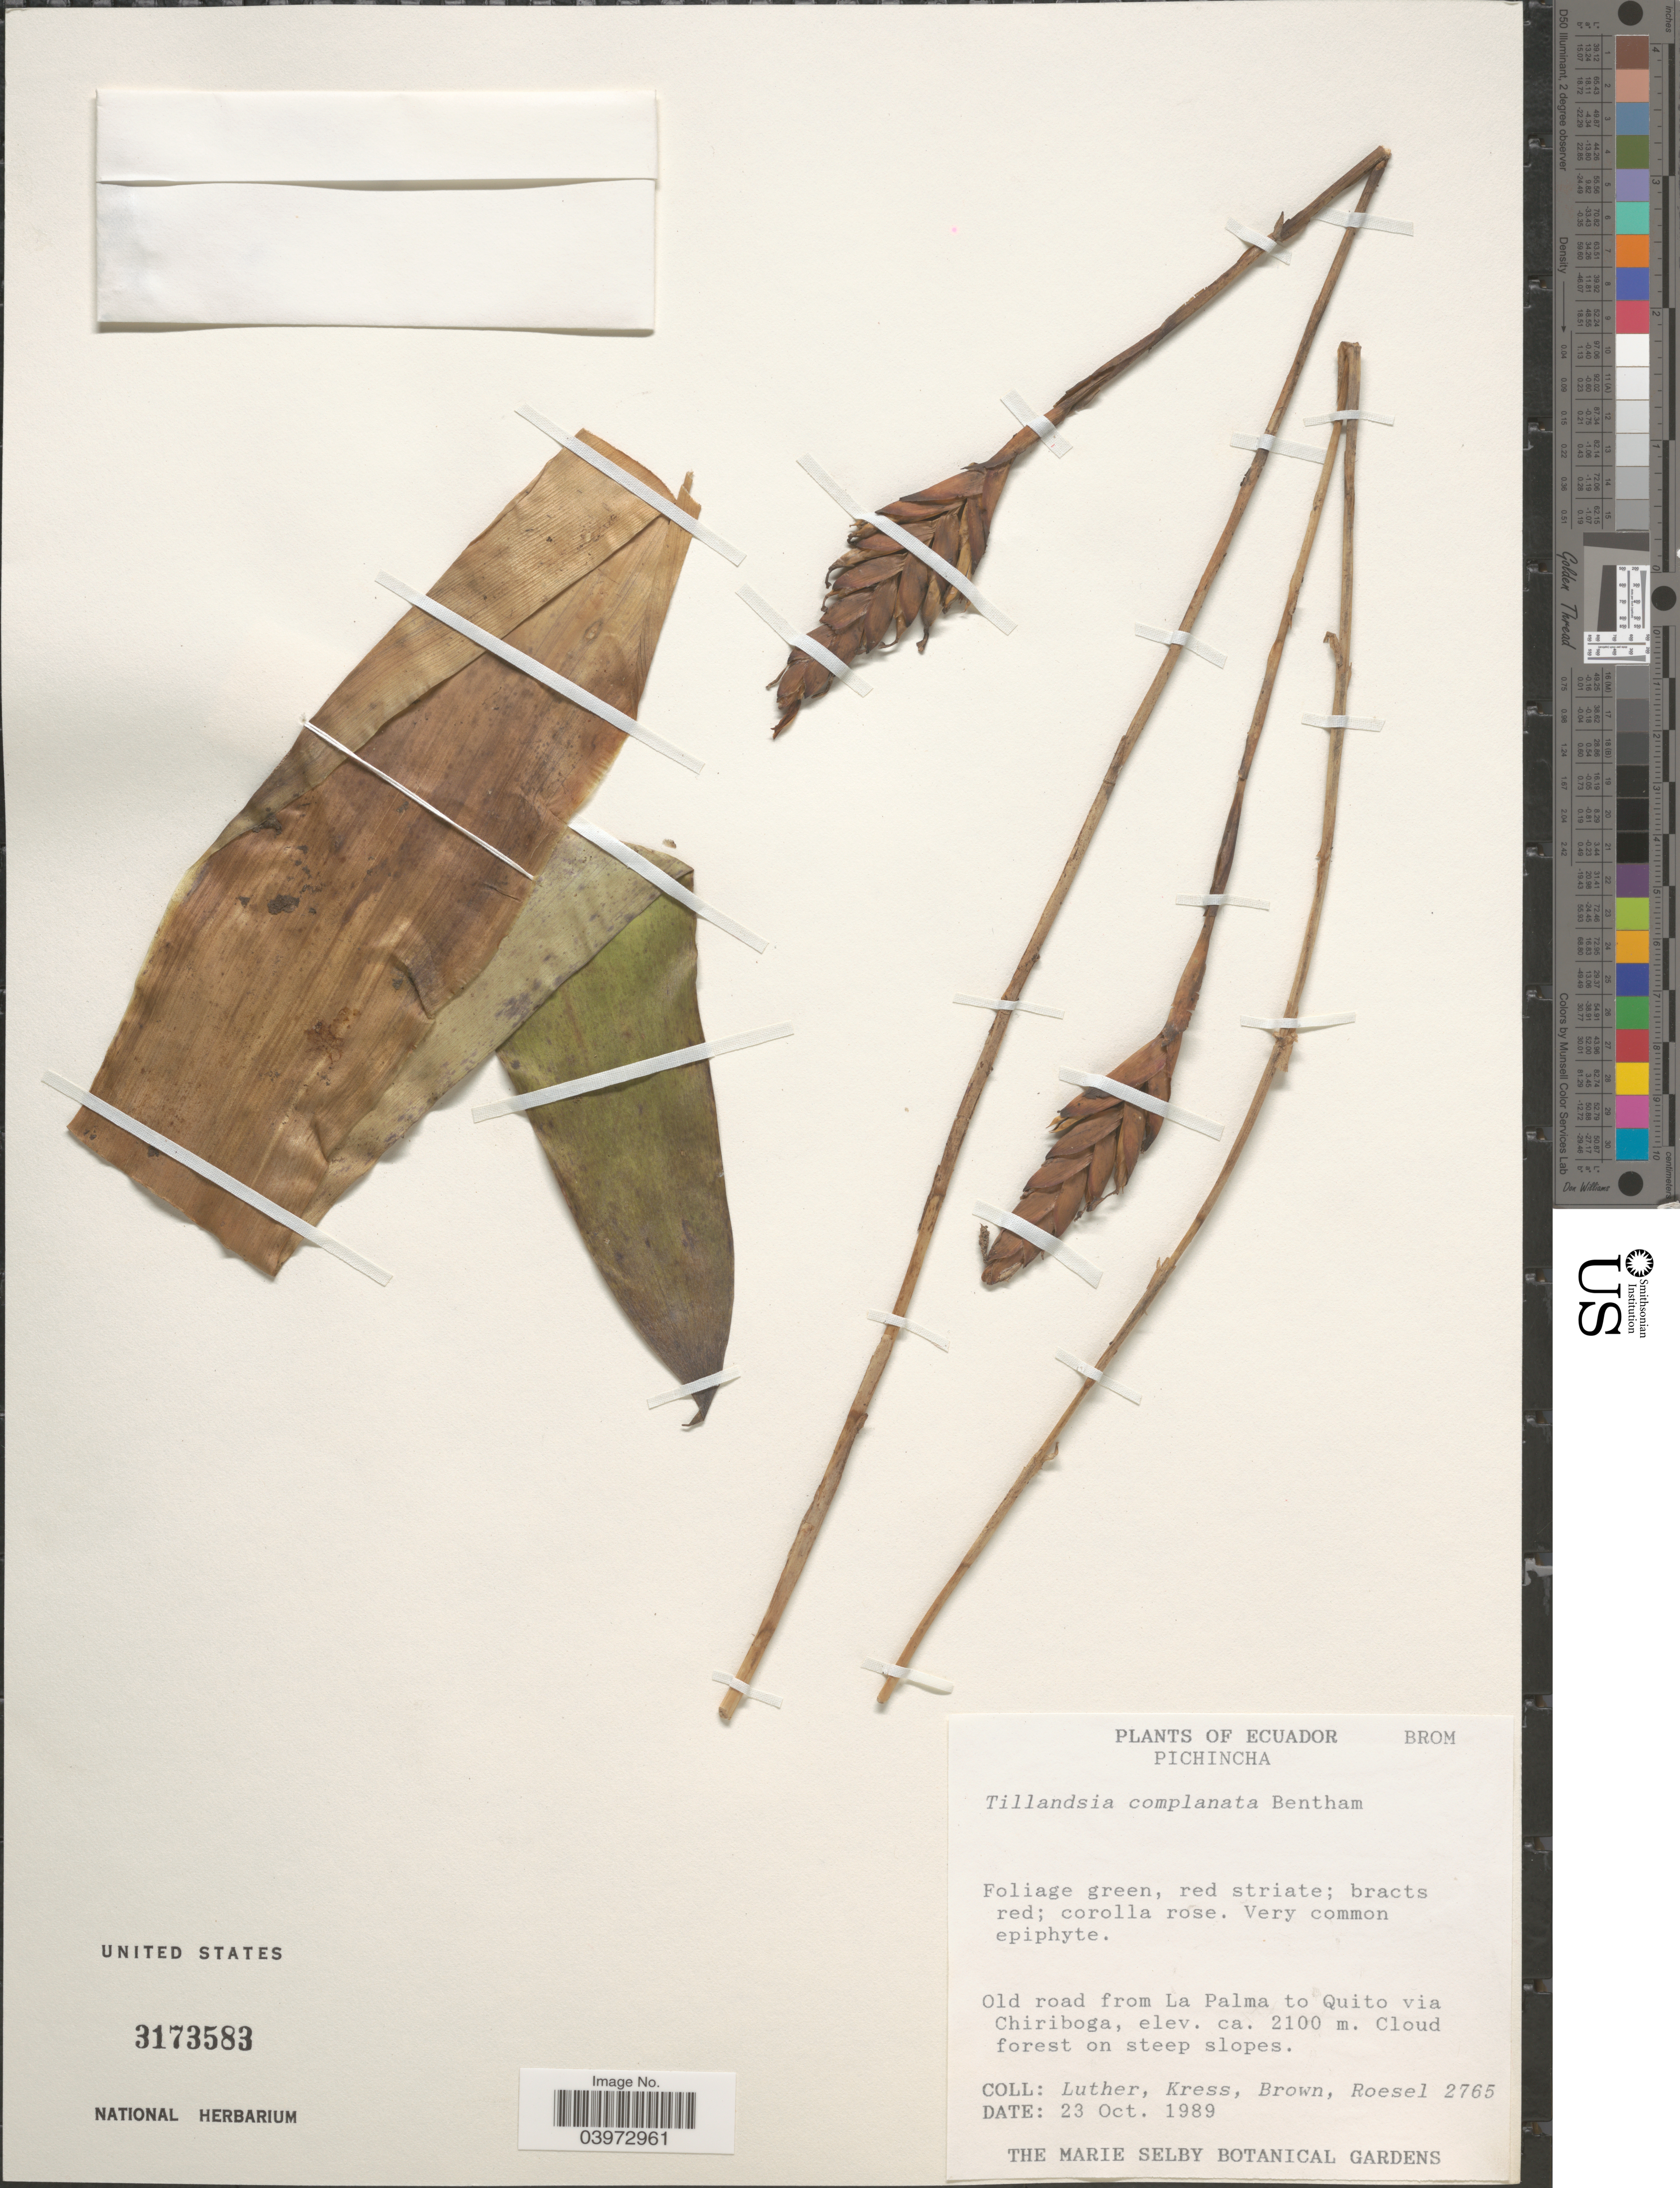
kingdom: Plantae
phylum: Tracheophyta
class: Liliopsida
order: Poales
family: Bromeliaceae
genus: Tillandsia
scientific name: Tillandsia complanata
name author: Benth.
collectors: -- Luther, -- Kress, -- Brown & Roesel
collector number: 2765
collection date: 1989-10-23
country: Ecuador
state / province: Pichincha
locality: Old road from La Palma to Quito via Chiriboga.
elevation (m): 2100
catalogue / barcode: US 3173583